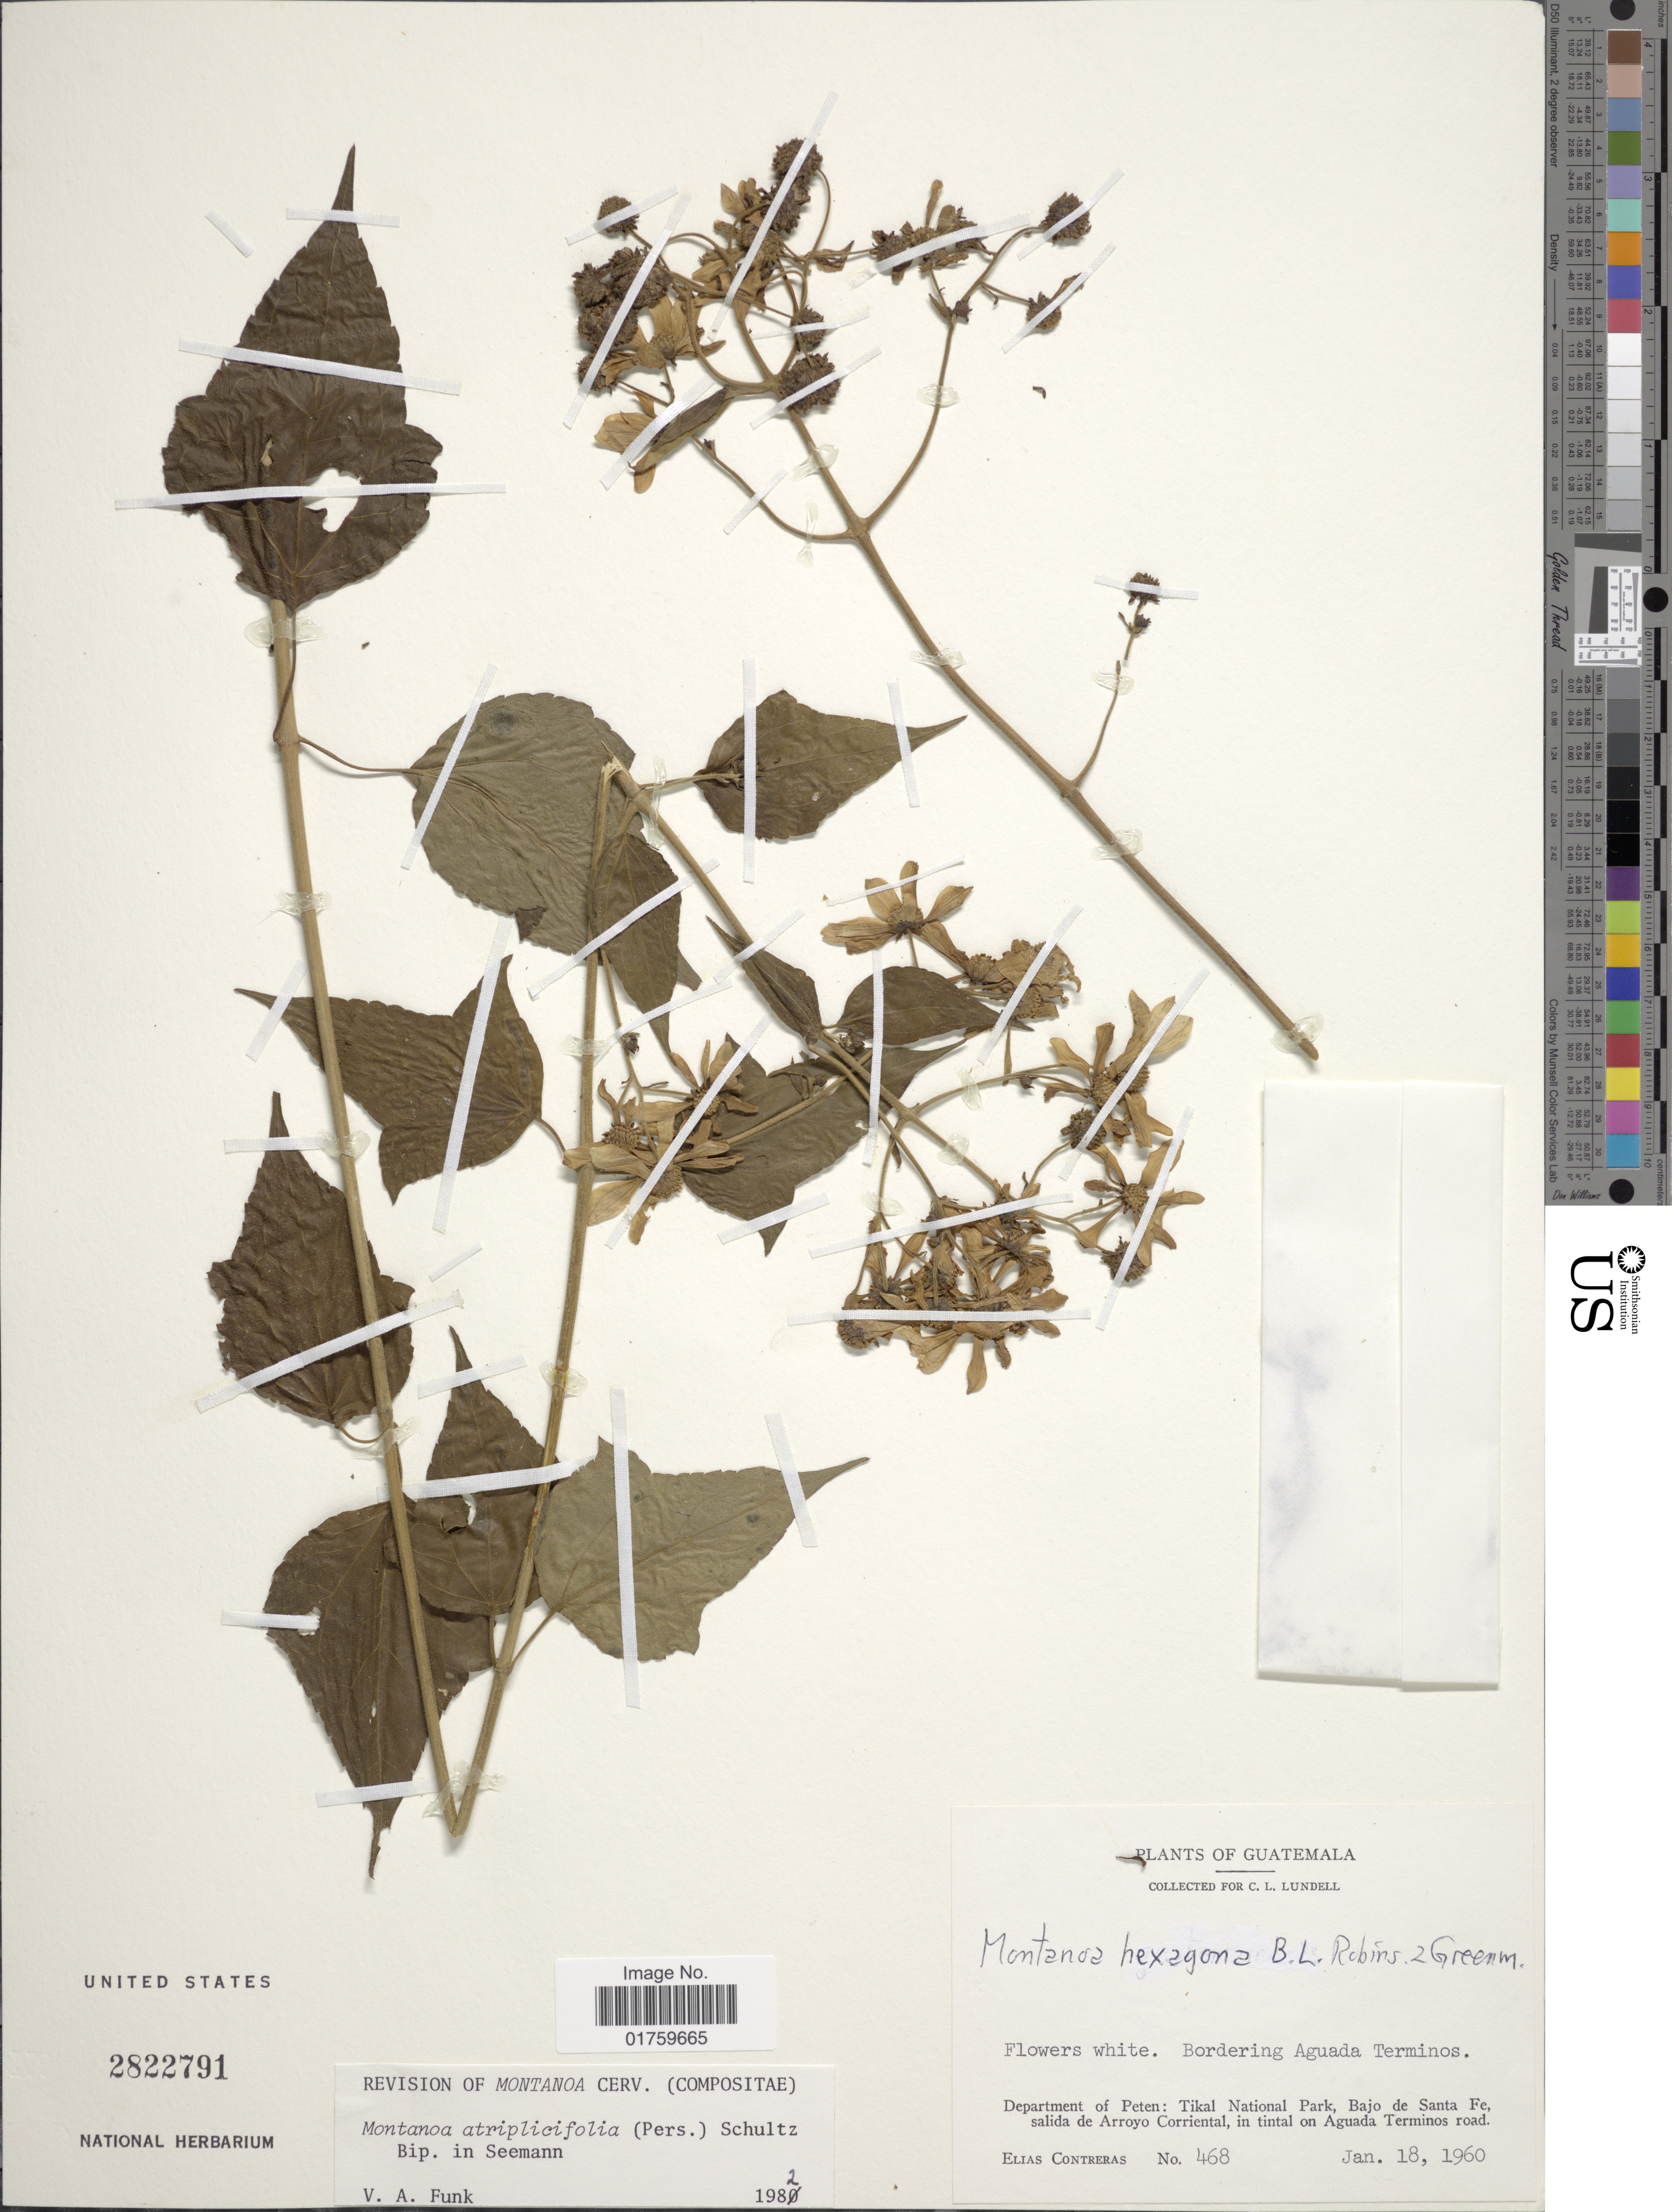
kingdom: Plantae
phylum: Tracheophyta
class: Magnoliopsida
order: Asterales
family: Asteraceae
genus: Montanoa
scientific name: Montanoa atriplicifolia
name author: (Pers.) Sch. Bip.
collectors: E. Contreras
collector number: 468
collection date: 1960-01-18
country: Guatemala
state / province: El Petén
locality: Tikal National Park, Bajo de Santa Fé, salida de Arroyo Corriental, in tintal on Aguada Terminos road.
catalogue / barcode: US 2822791